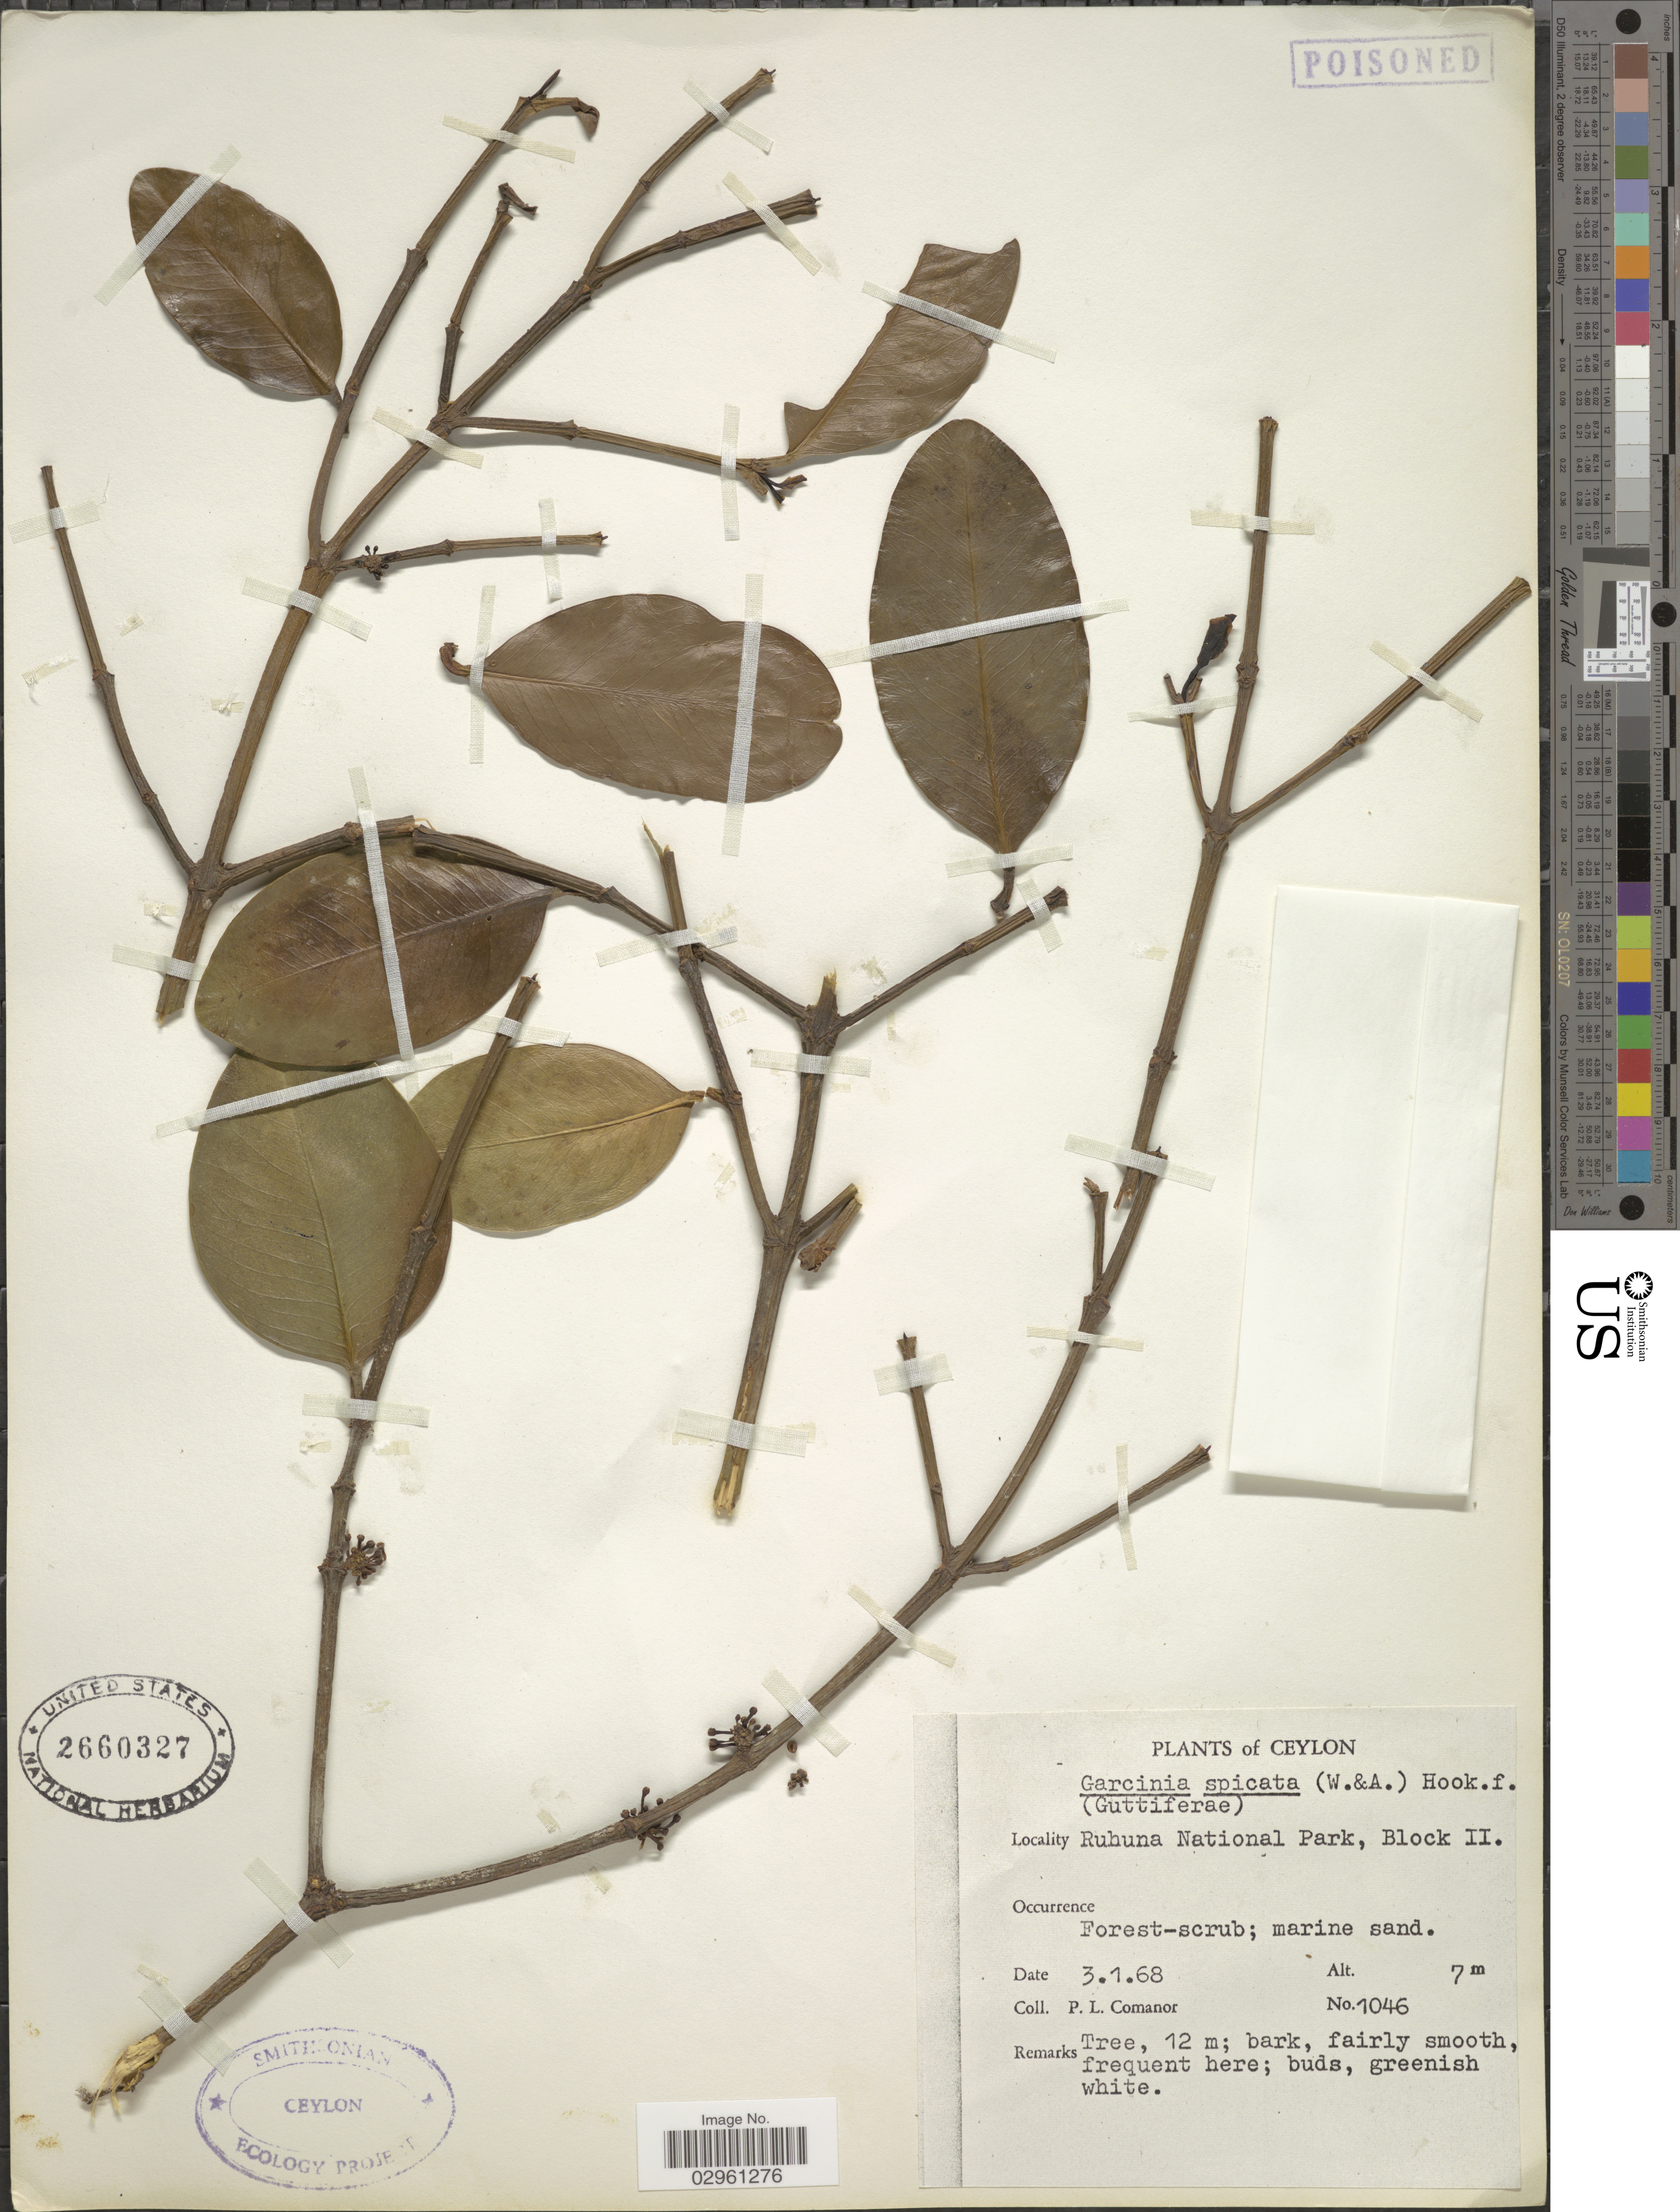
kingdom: Plantae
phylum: Tracheophyta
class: Magnoliopsida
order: Malpighiales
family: Clusiaceae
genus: Garcinia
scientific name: Garcinia spicata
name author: Hook. f.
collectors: P. Comanor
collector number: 1046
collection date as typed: Transcribed d/m/y: 3/1/68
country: Sri Lanka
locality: Ceylon. Ruhuna National Park, Block II.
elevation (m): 7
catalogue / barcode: US 2660327